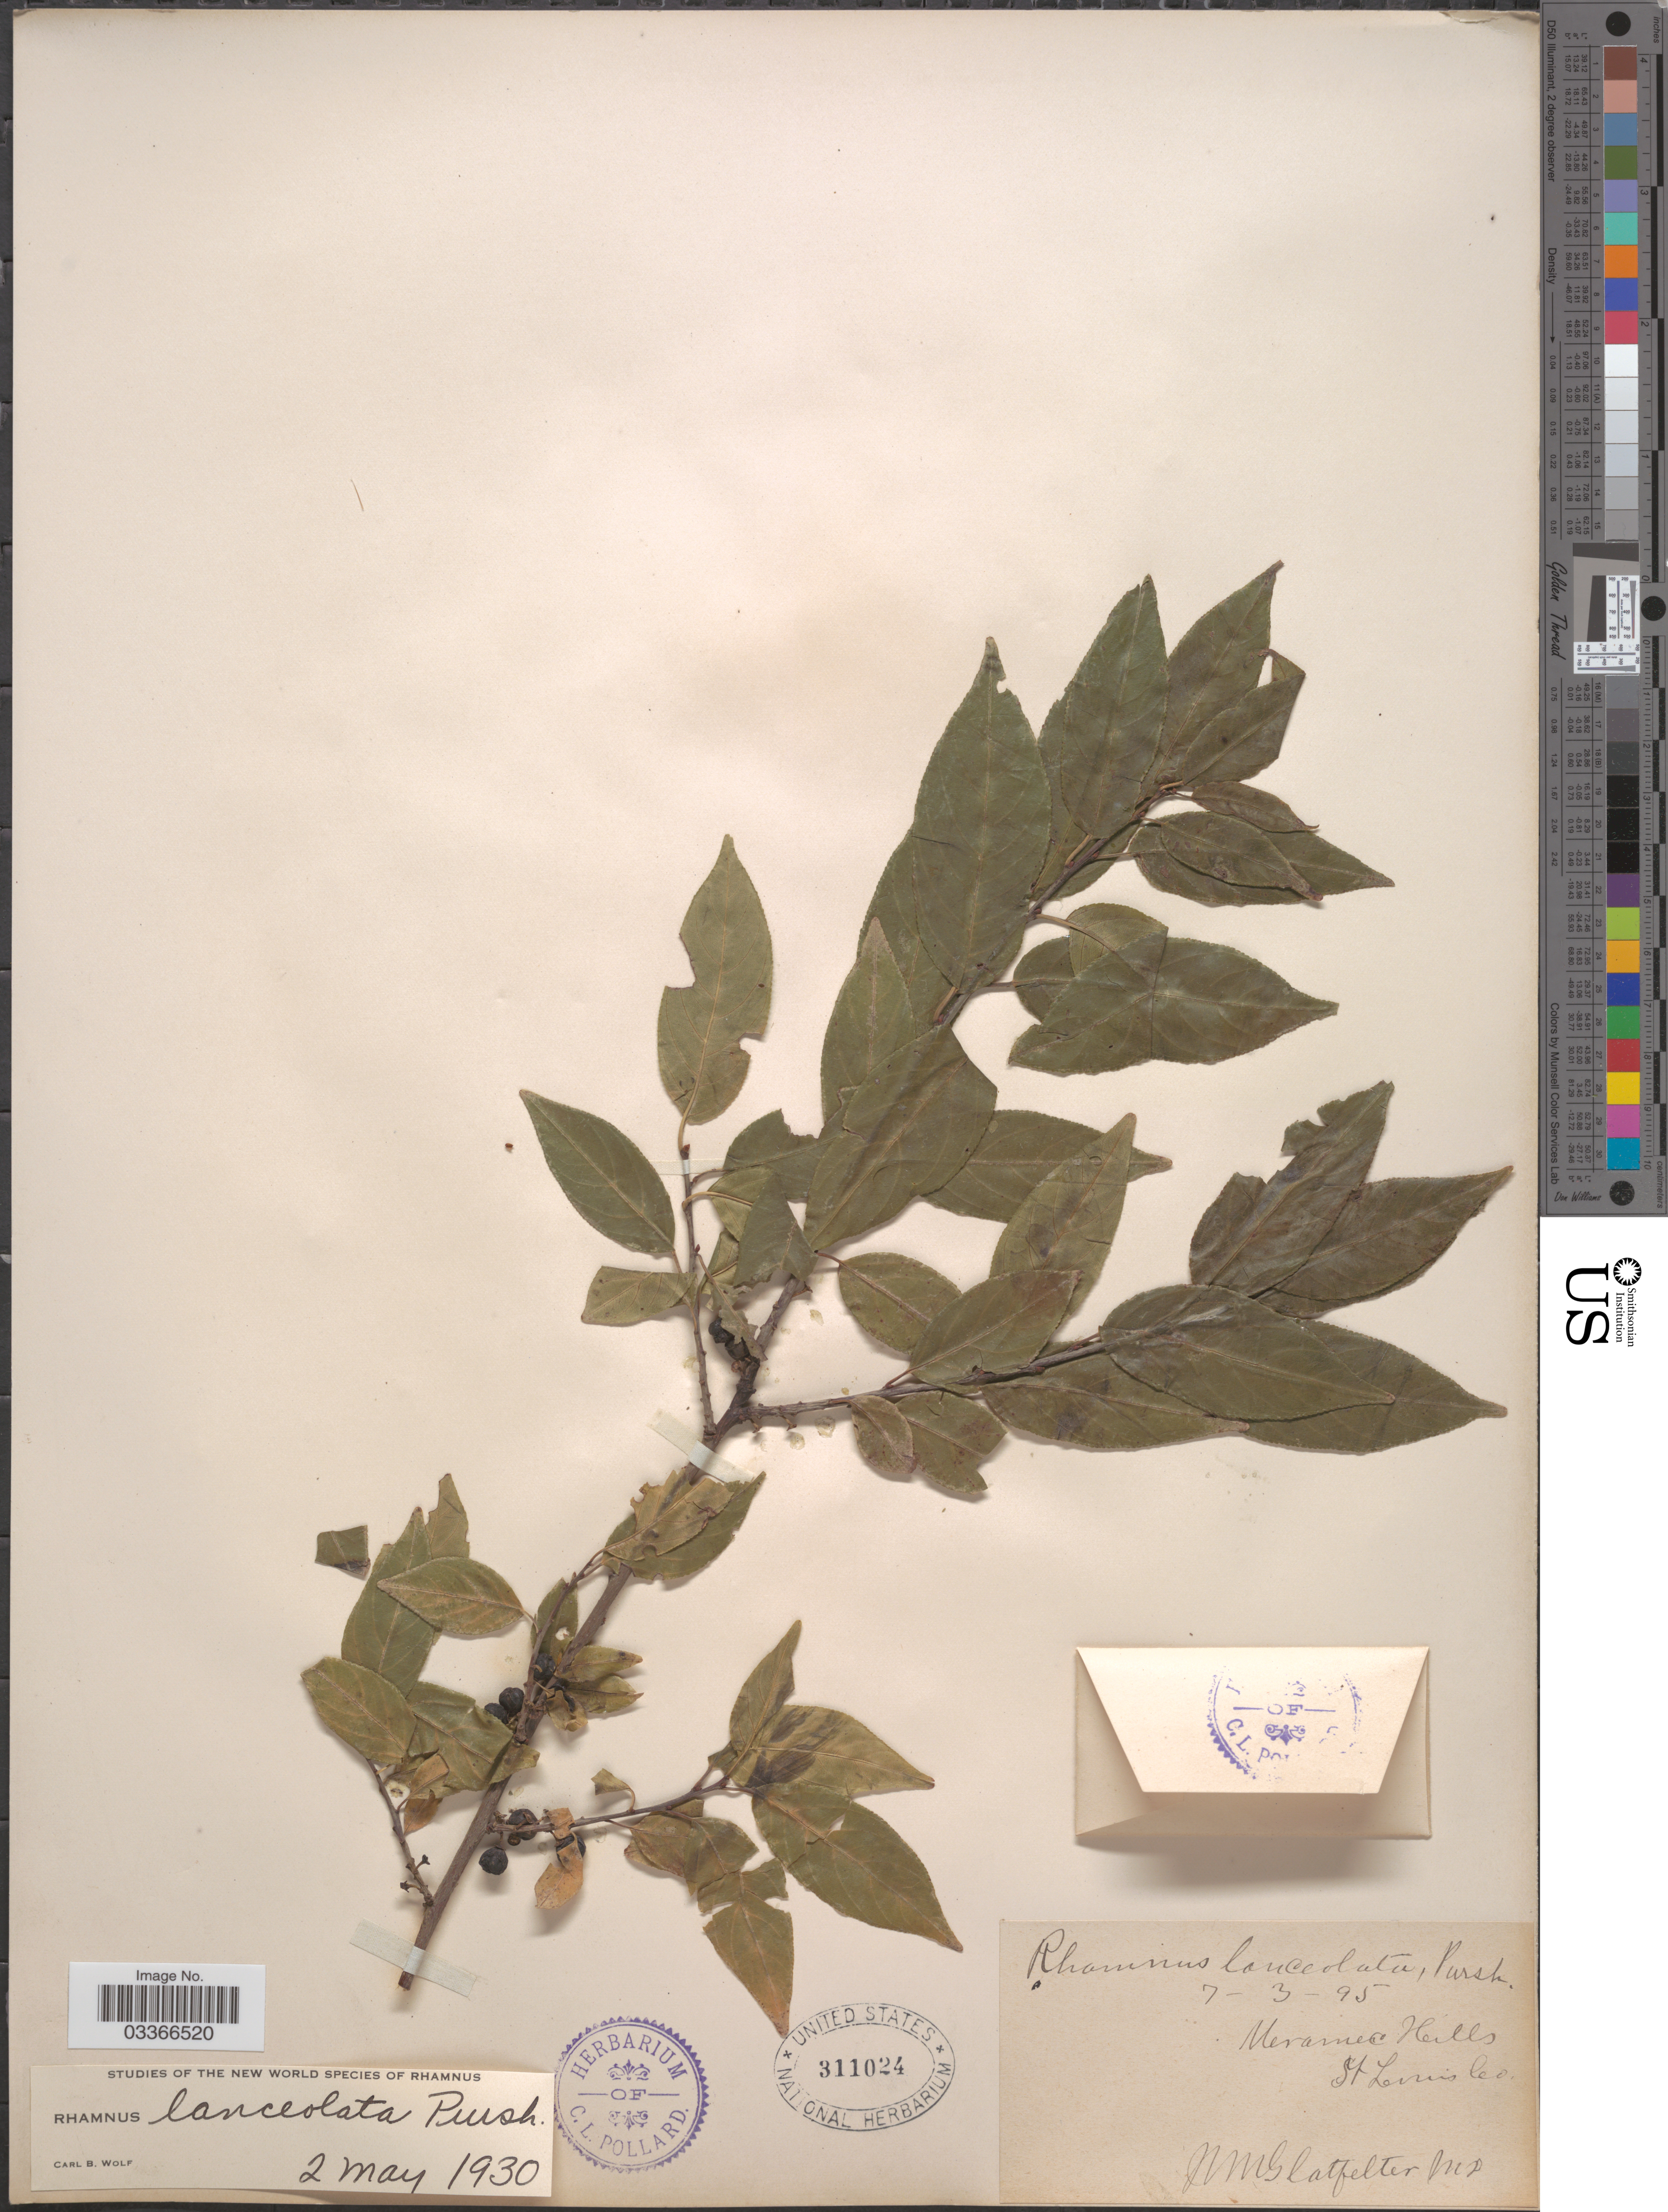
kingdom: Plantae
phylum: Tracheophyta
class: Magnoliopsida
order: Rosales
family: Rhamnaceae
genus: Rhamnus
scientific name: Rhamnus lanceolata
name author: Pursh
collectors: N. M. Glatfelter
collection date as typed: Transcribed d/m/y: 3/7/95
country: United States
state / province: Missouri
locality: Meramec Hills. St Louis Co.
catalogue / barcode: US 311024